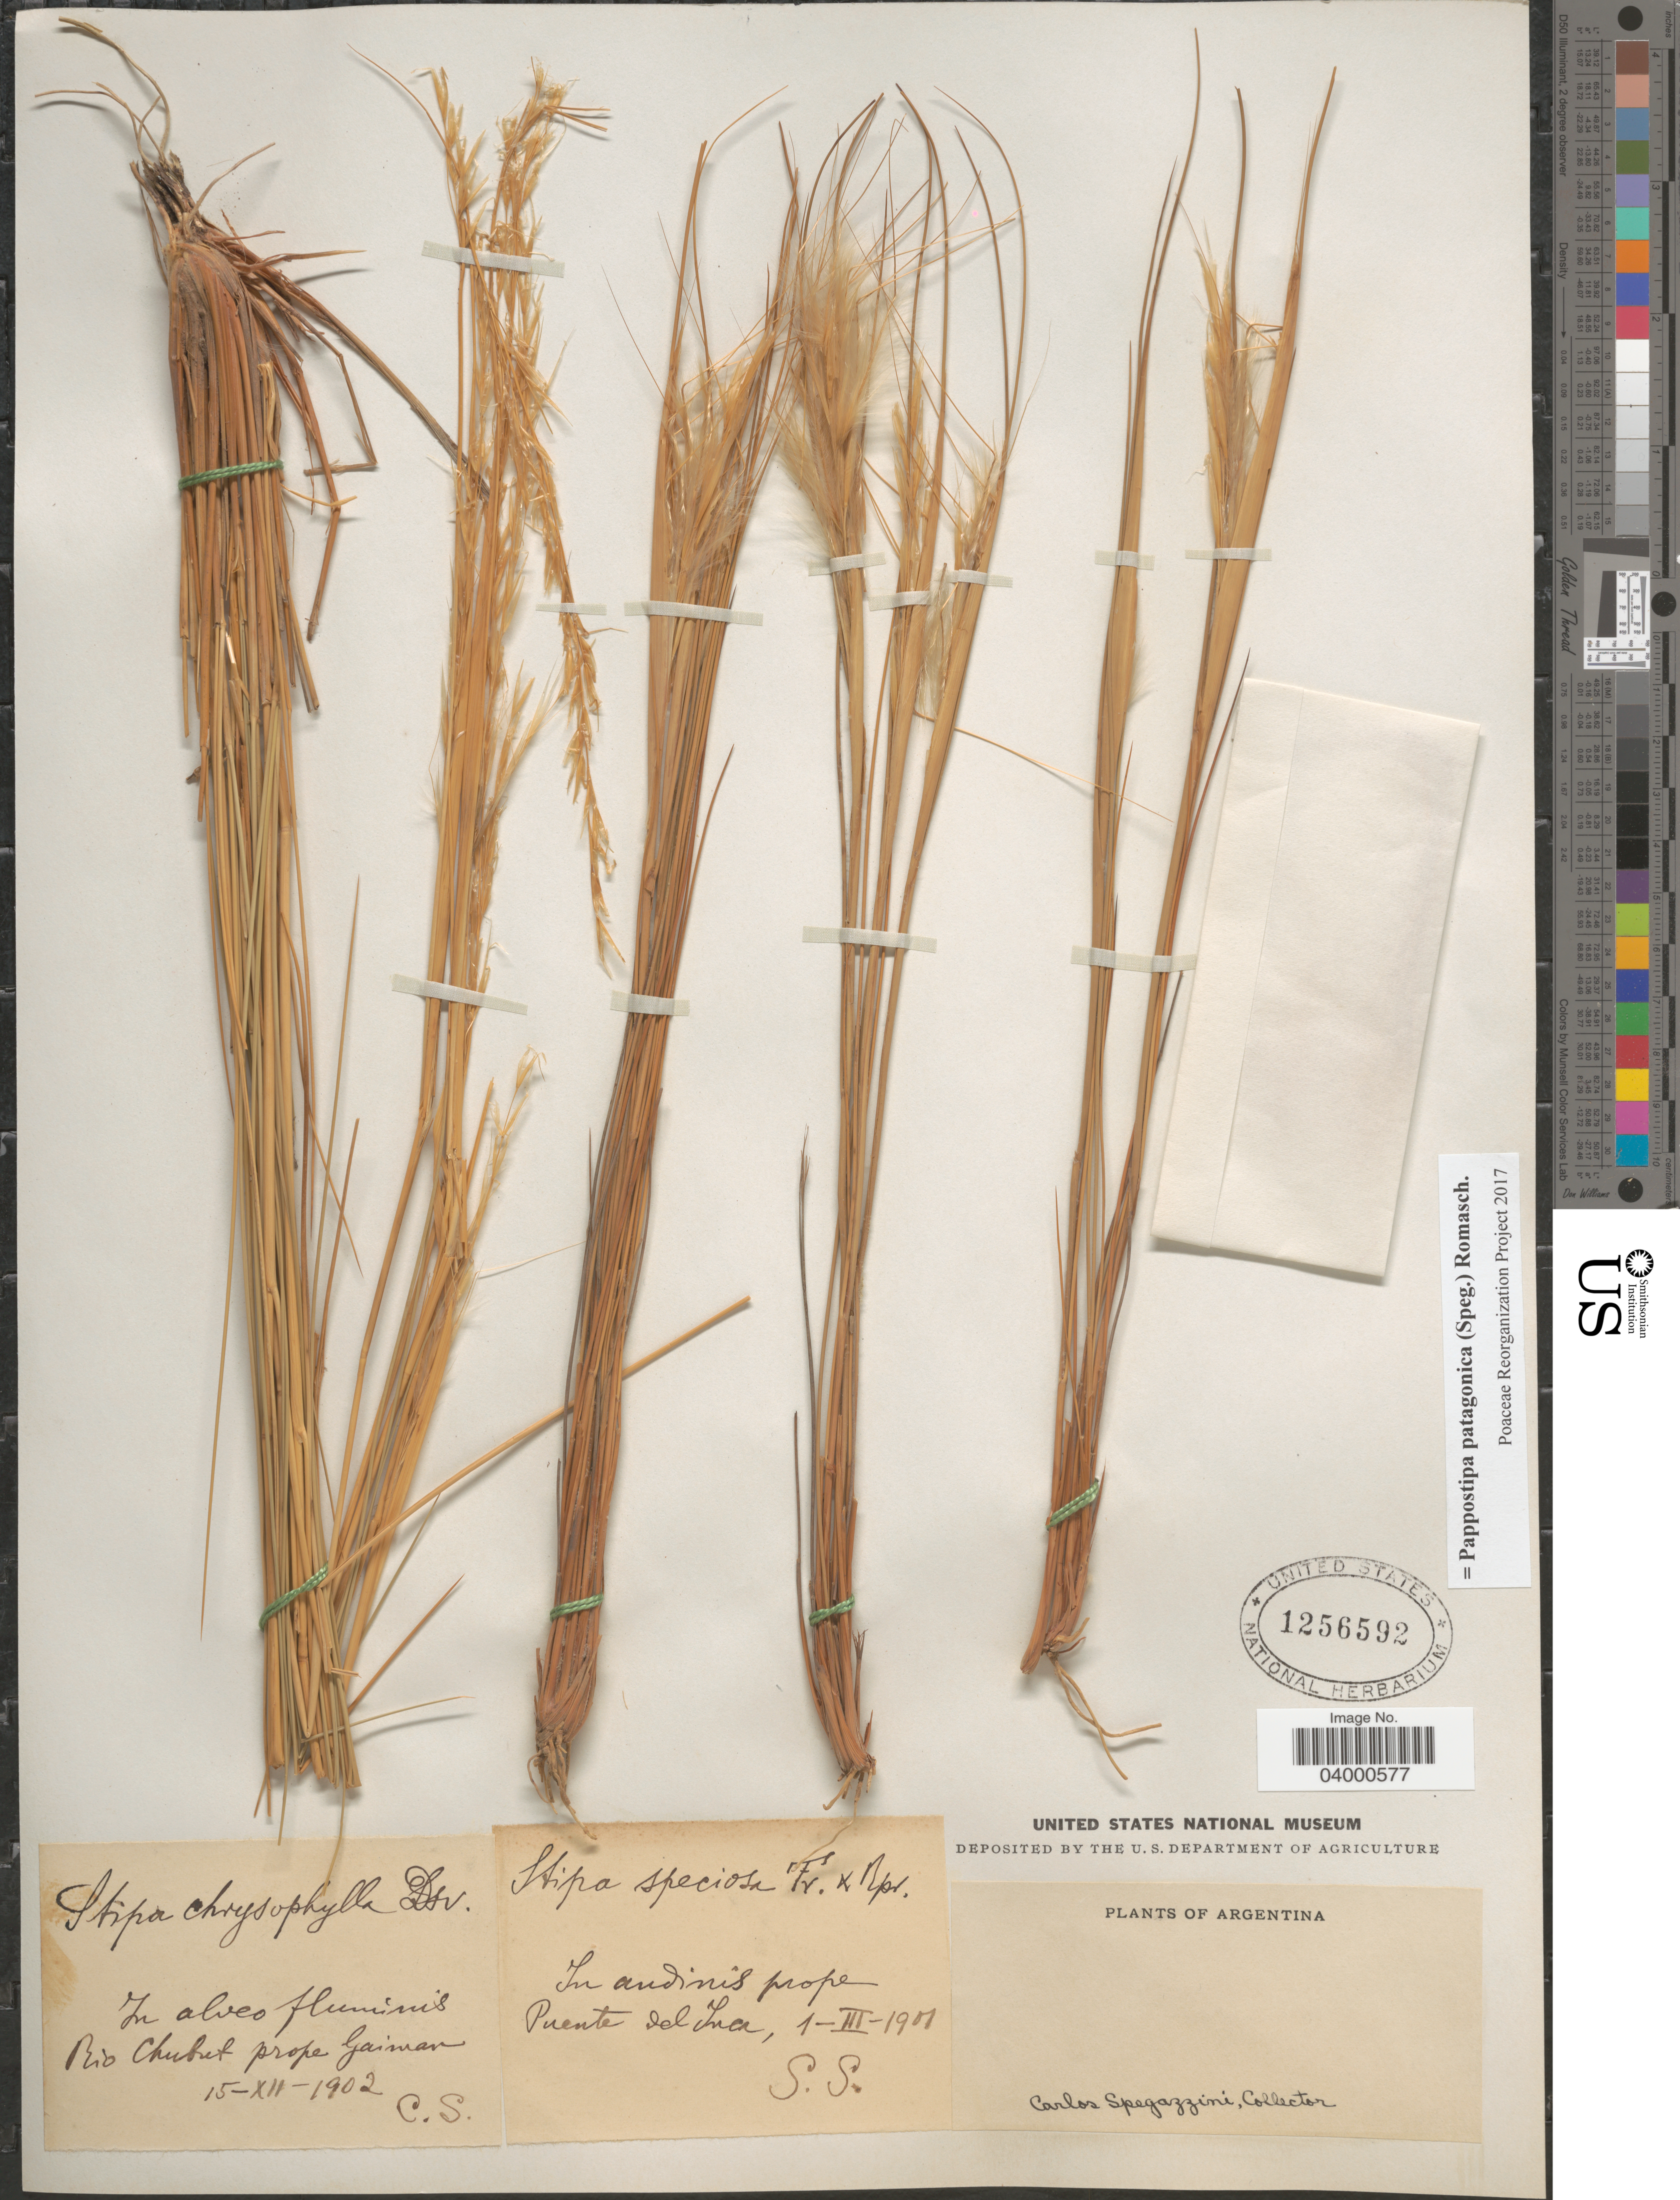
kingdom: Plantae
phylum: Tracheophyta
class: Liliopsida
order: Poales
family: Poaceae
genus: Pappostipa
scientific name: Pappostipa patagonica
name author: (Speg.) Romasch.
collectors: C. L. Spegazzini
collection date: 1902-12-15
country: Argentina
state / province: Chubut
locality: In alveo fluminis Rio Chubut prope Gaiman.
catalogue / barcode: US 1256592